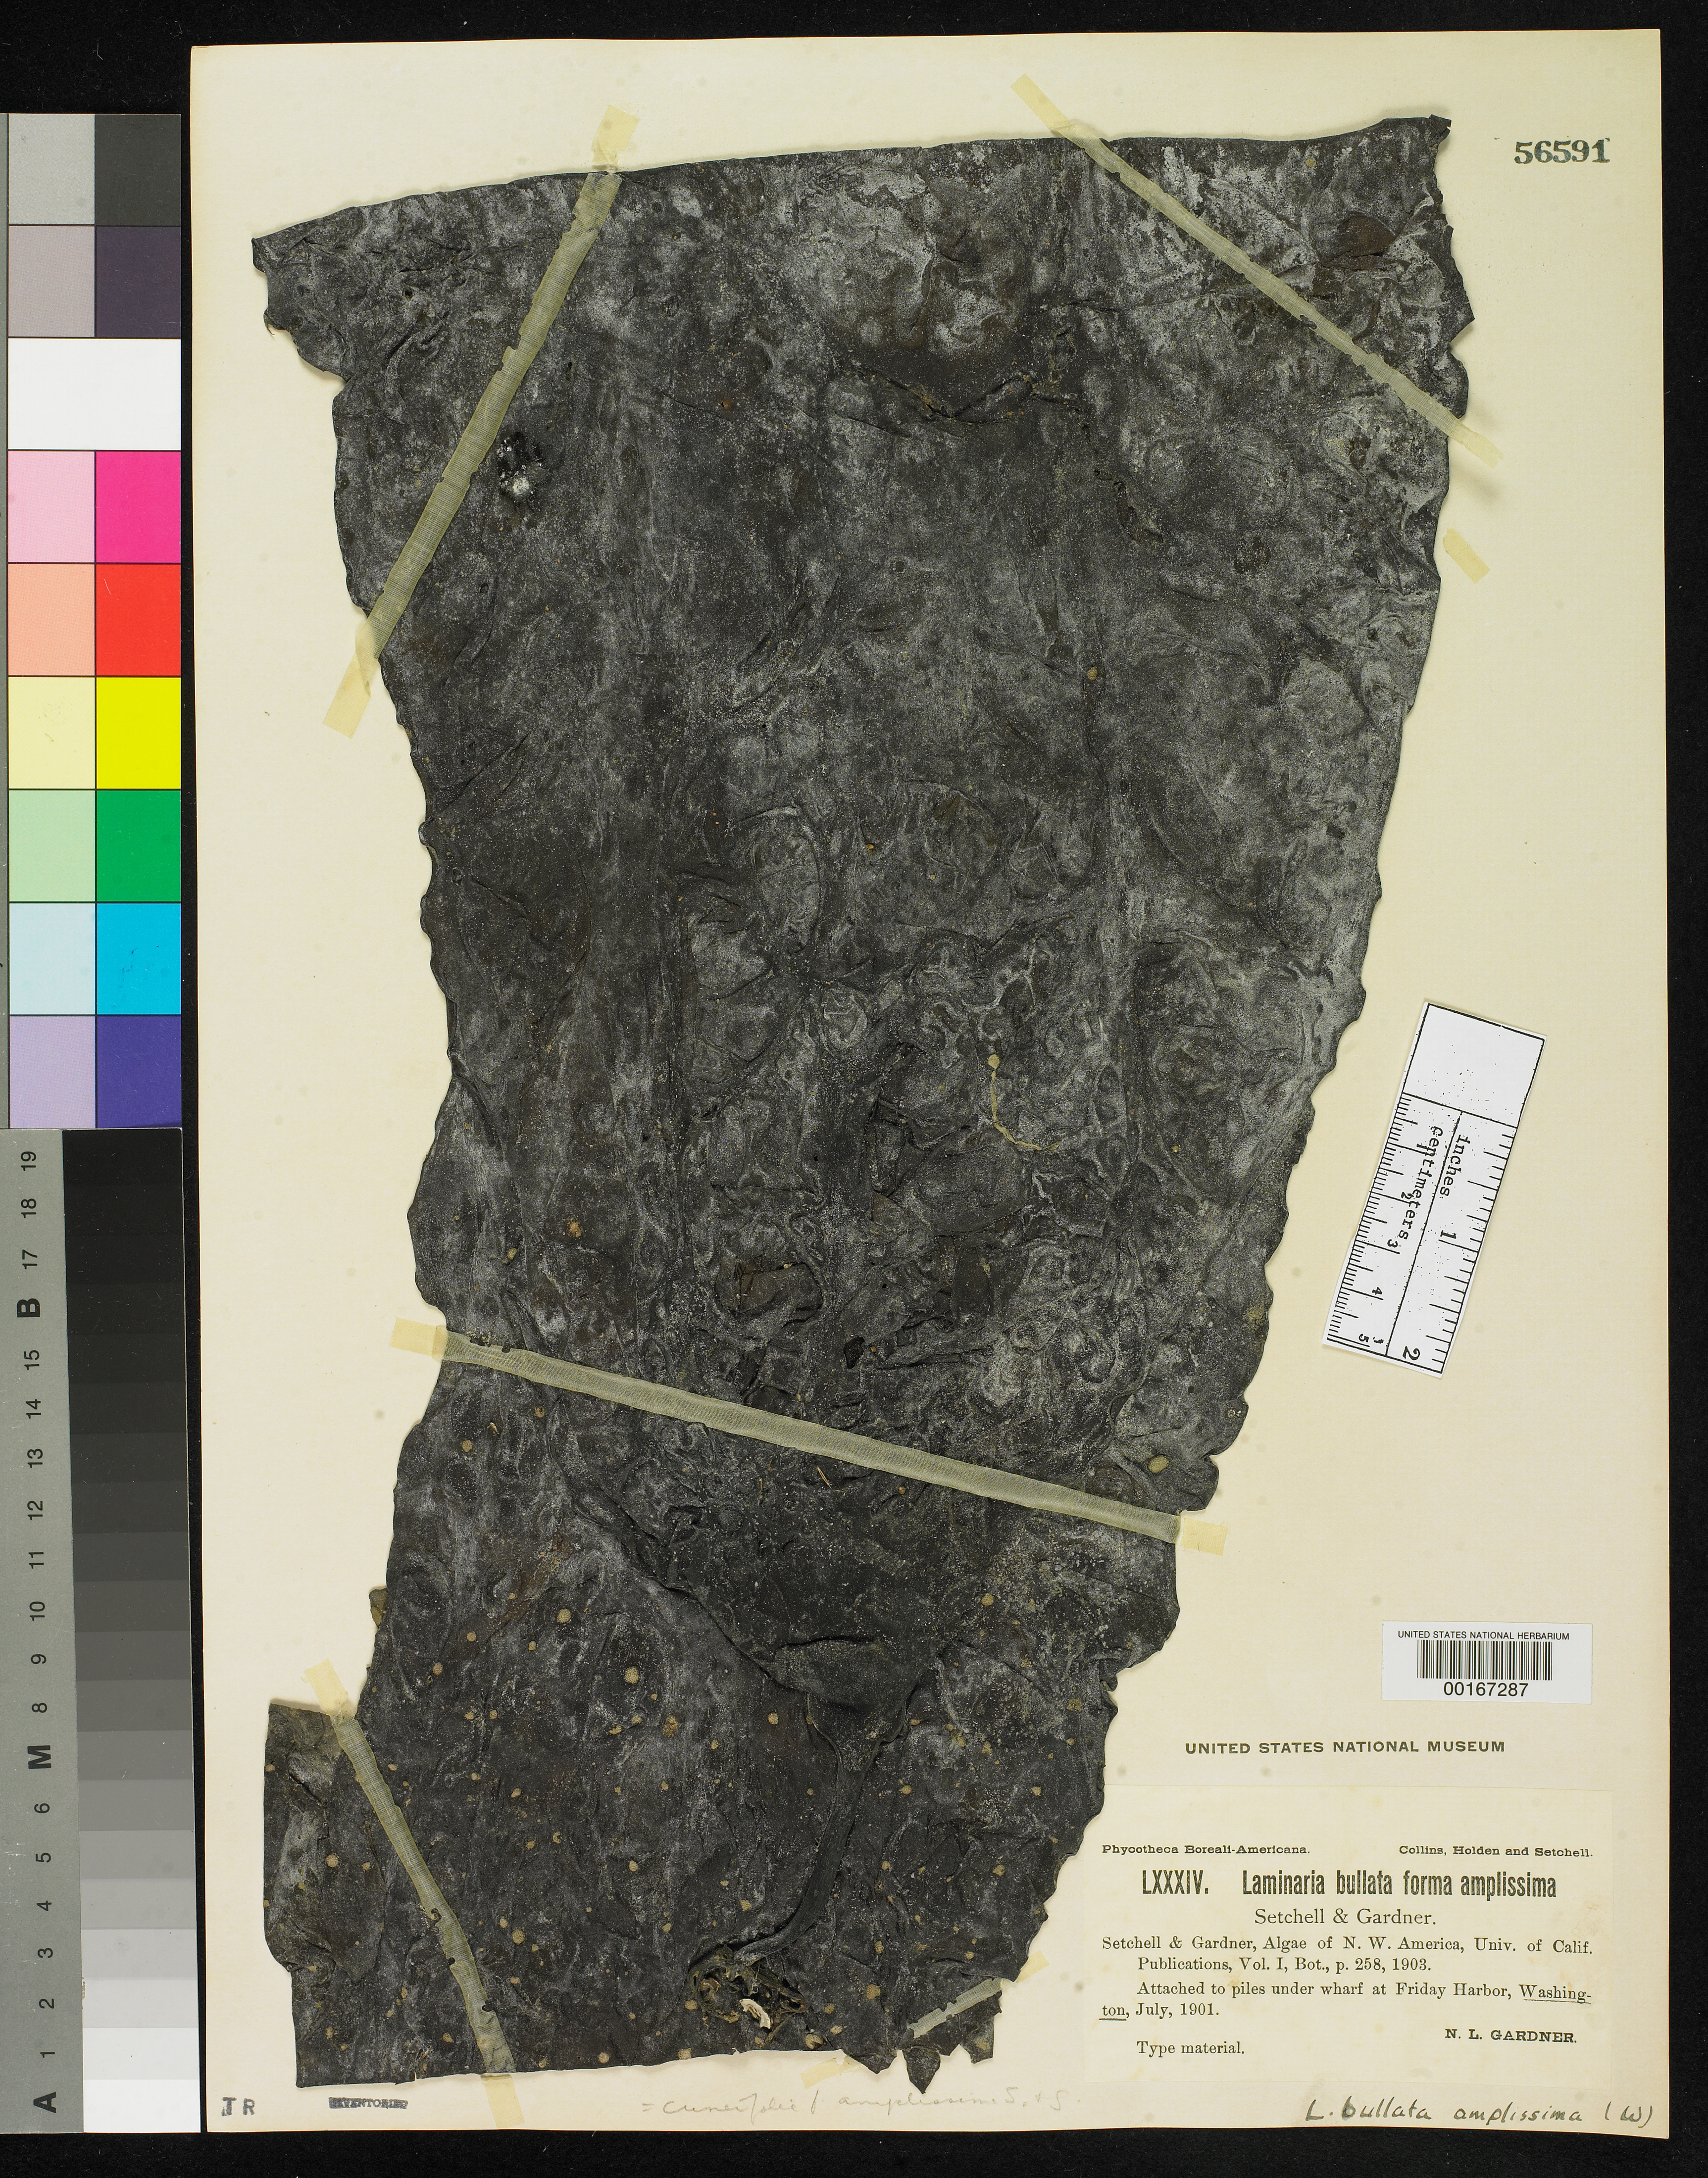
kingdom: Chromista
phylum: Ochrophyta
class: Phaeophyceae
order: Laminariales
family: Laminariaceae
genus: Laminaria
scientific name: Laminaria bullata f. amplissima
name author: Setch. & N.L. Gardner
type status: Syntype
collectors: N. Gardner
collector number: PB-A LXXXIV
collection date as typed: Jul 1901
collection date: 1901-07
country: United States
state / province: Washington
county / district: San Juan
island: San Juan Island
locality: Friday Harbor.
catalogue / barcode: US 56591